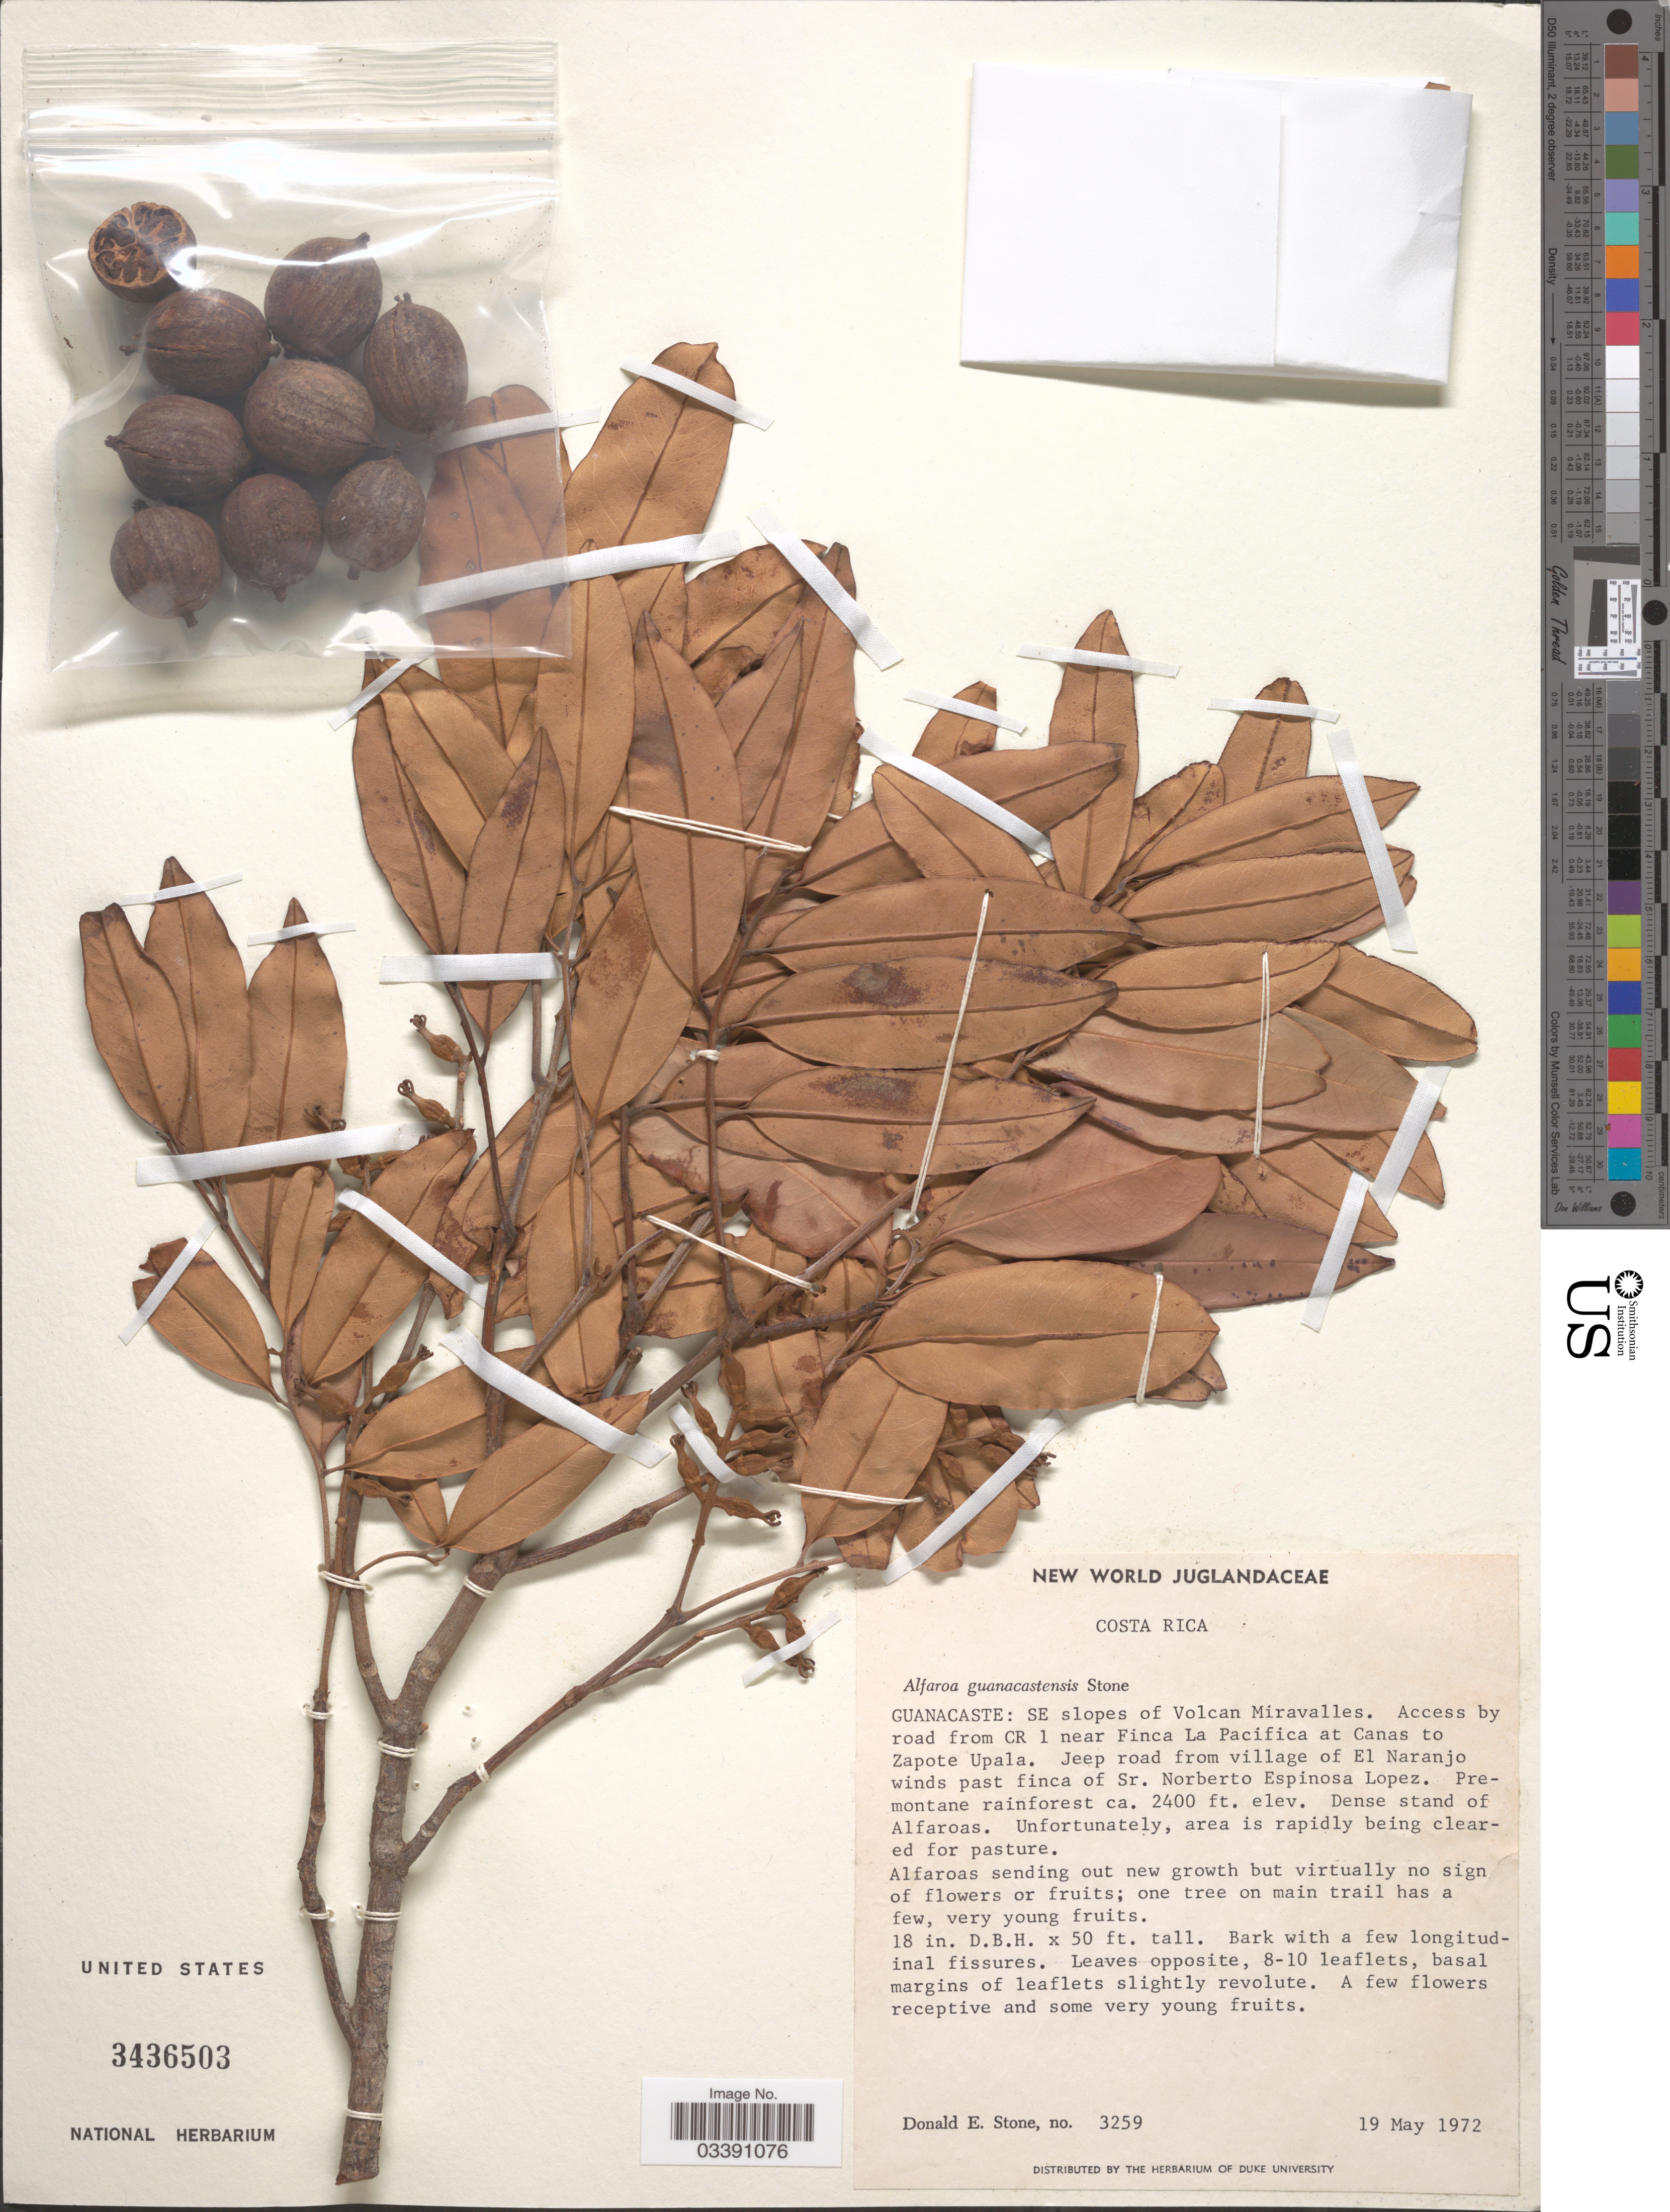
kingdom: Plantae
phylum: Tracheophyta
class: Magnoliopsida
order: Fagales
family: Juglandaceae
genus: Alfaroa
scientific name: Alfaroa guanacastensis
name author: D.E Stone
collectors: D. Stone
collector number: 3259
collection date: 1972-05-19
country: Costa Rica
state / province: Guanacaste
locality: SE slopes of Volcan Miravalles. Access by road from CR 1 near Finca La Pacifica at Canas to Zapote Upala. Jeep road from village of El Naranjo winds past finca of Sr. Norberto Espinosa Lopez.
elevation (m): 732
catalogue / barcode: US 3436503